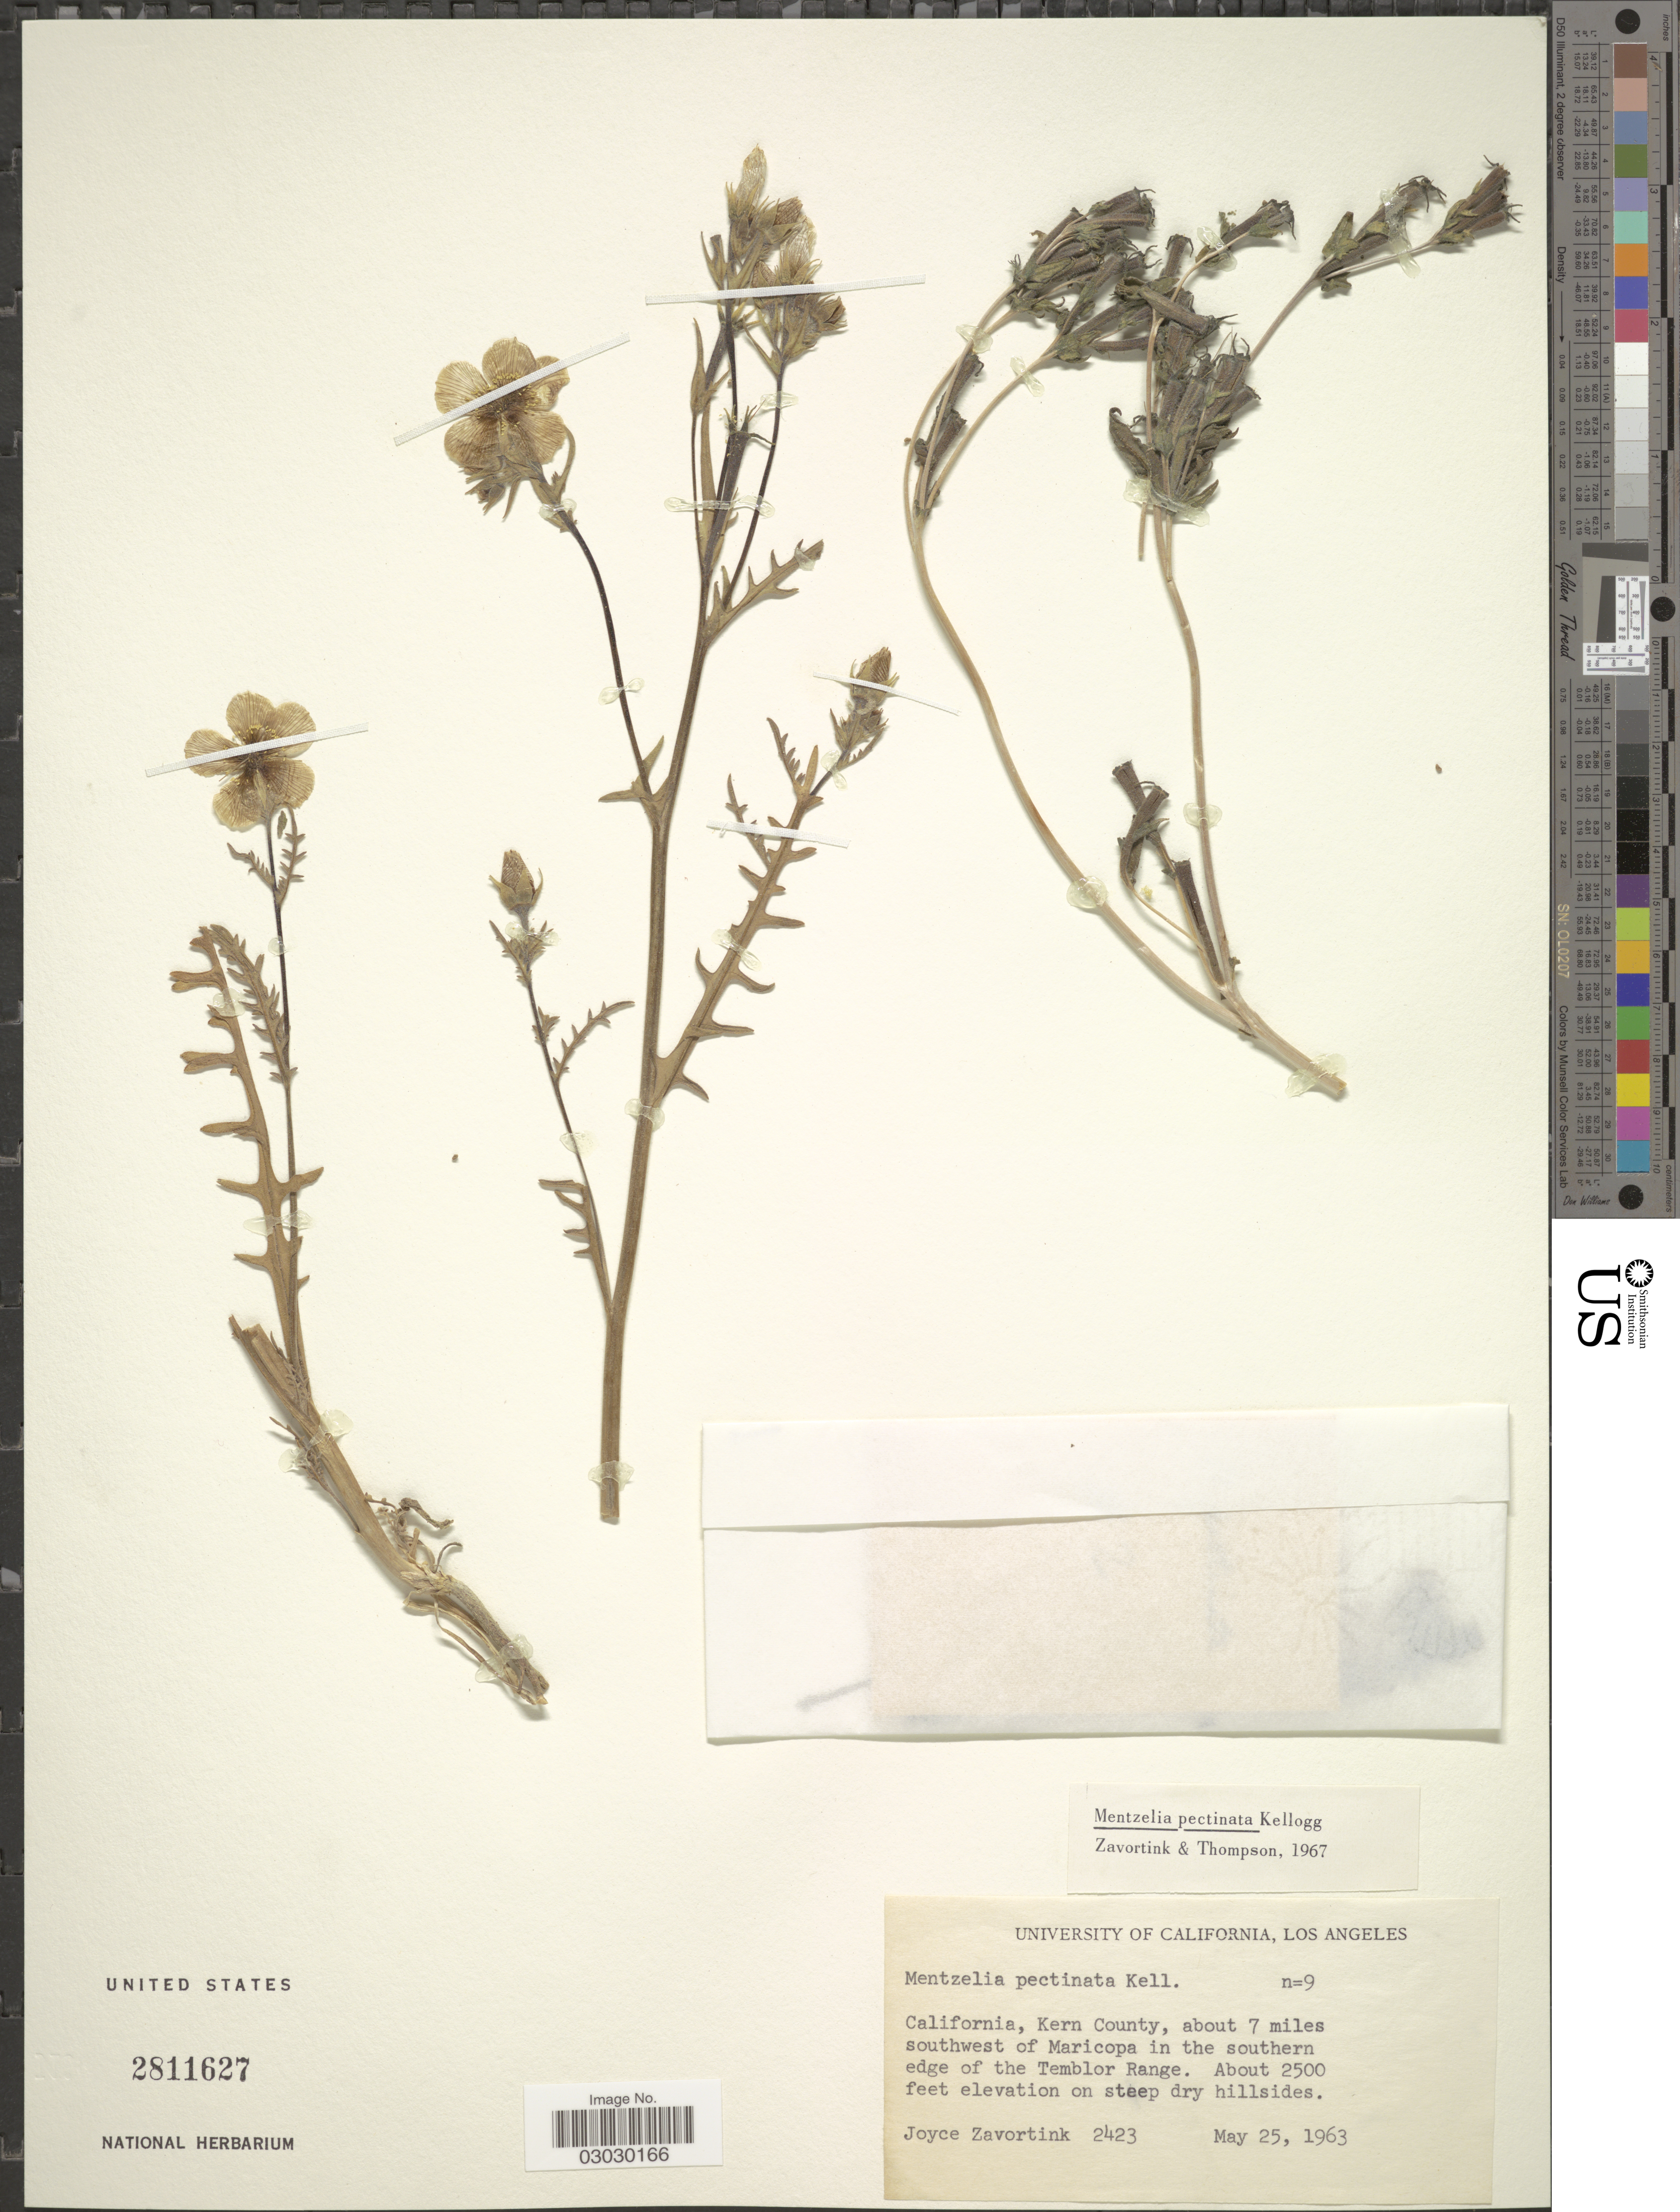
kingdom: Plantae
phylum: Tracheophyta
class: Magnoliopsida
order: Cornales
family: Loasaceae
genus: Mentzelia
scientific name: Mentzelia pectinata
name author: Kellogg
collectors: J. Zavortink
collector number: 2423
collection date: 1963-05-25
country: United States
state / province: California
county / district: Kern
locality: Kern County, about 7 miles southwest of Maricopa in the southern edge of the Temblor Range.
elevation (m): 762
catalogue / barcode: US 2811627